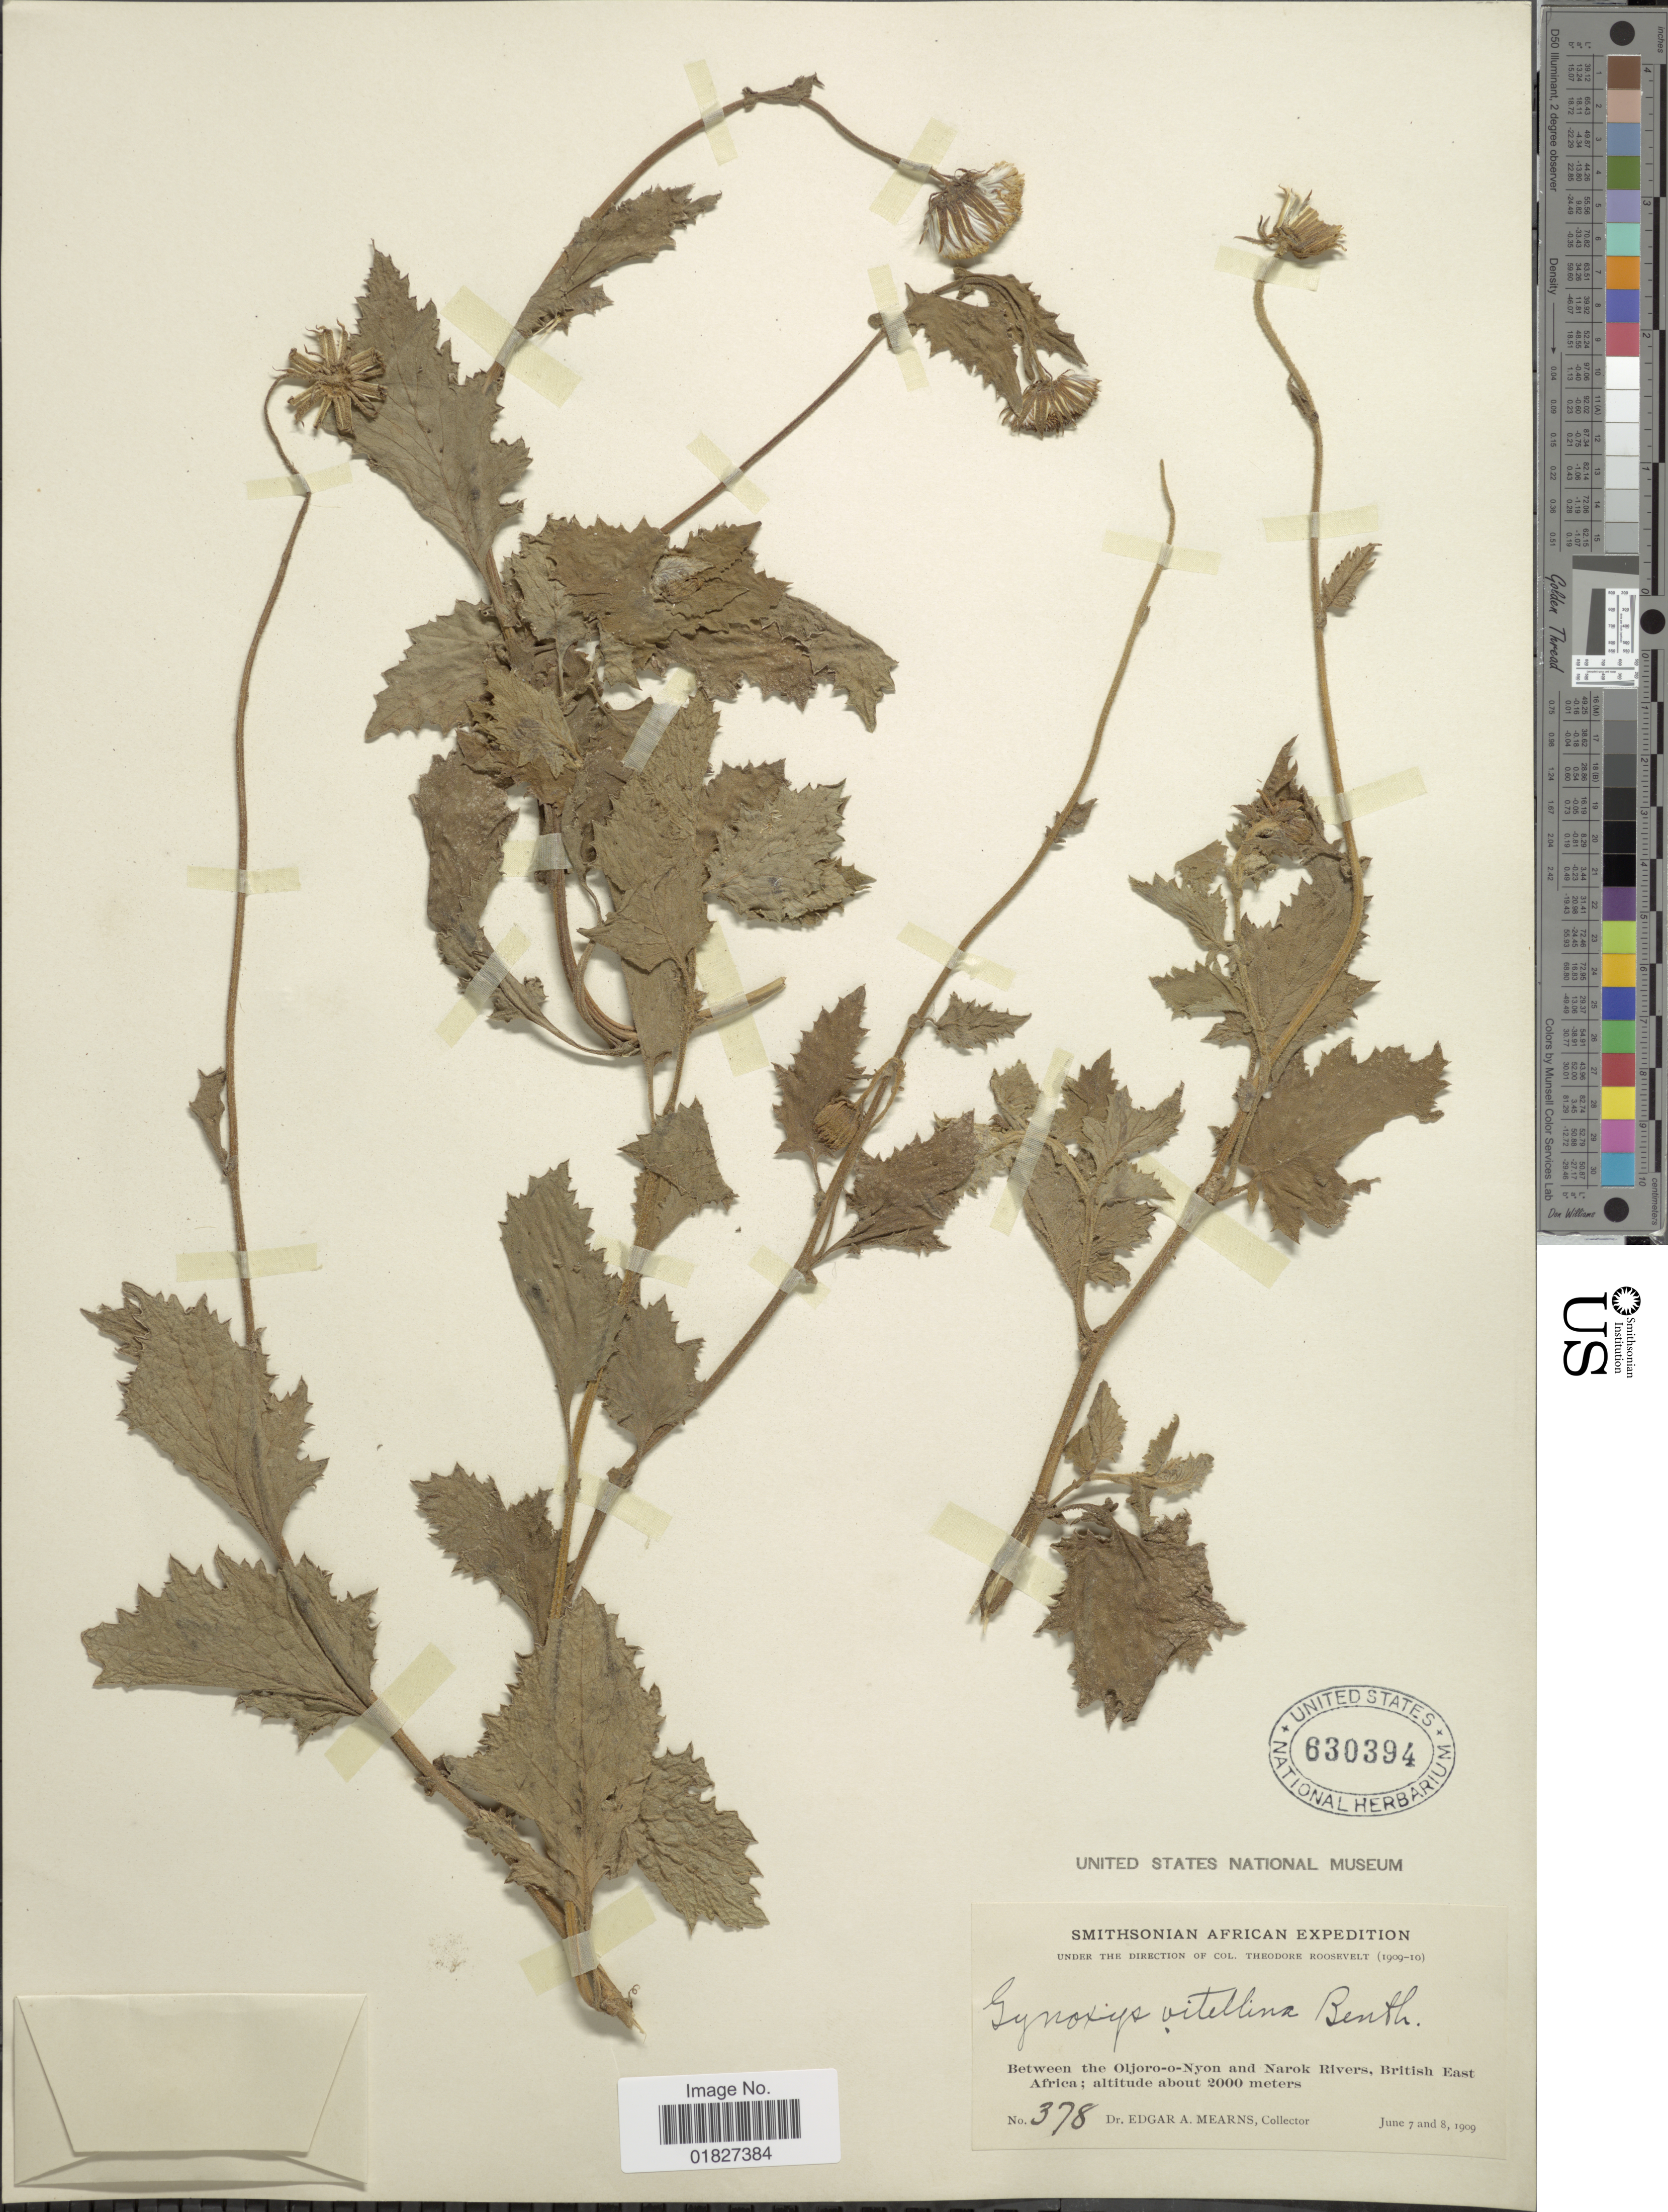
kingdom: Plantae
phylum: Tracheophyta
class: Magnoliopsida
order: Asterales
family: Asteraceae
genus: Gynura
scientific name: Gynura vitellina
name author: Benth.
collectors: E. A. Mearns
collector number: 378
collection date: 1909-06-07/1909-06-08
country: Kenya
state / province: Narok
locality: Between the Oljoro-Nyon and the Narok Rivers, British East Africa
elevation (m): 2000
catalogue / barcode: US 630394